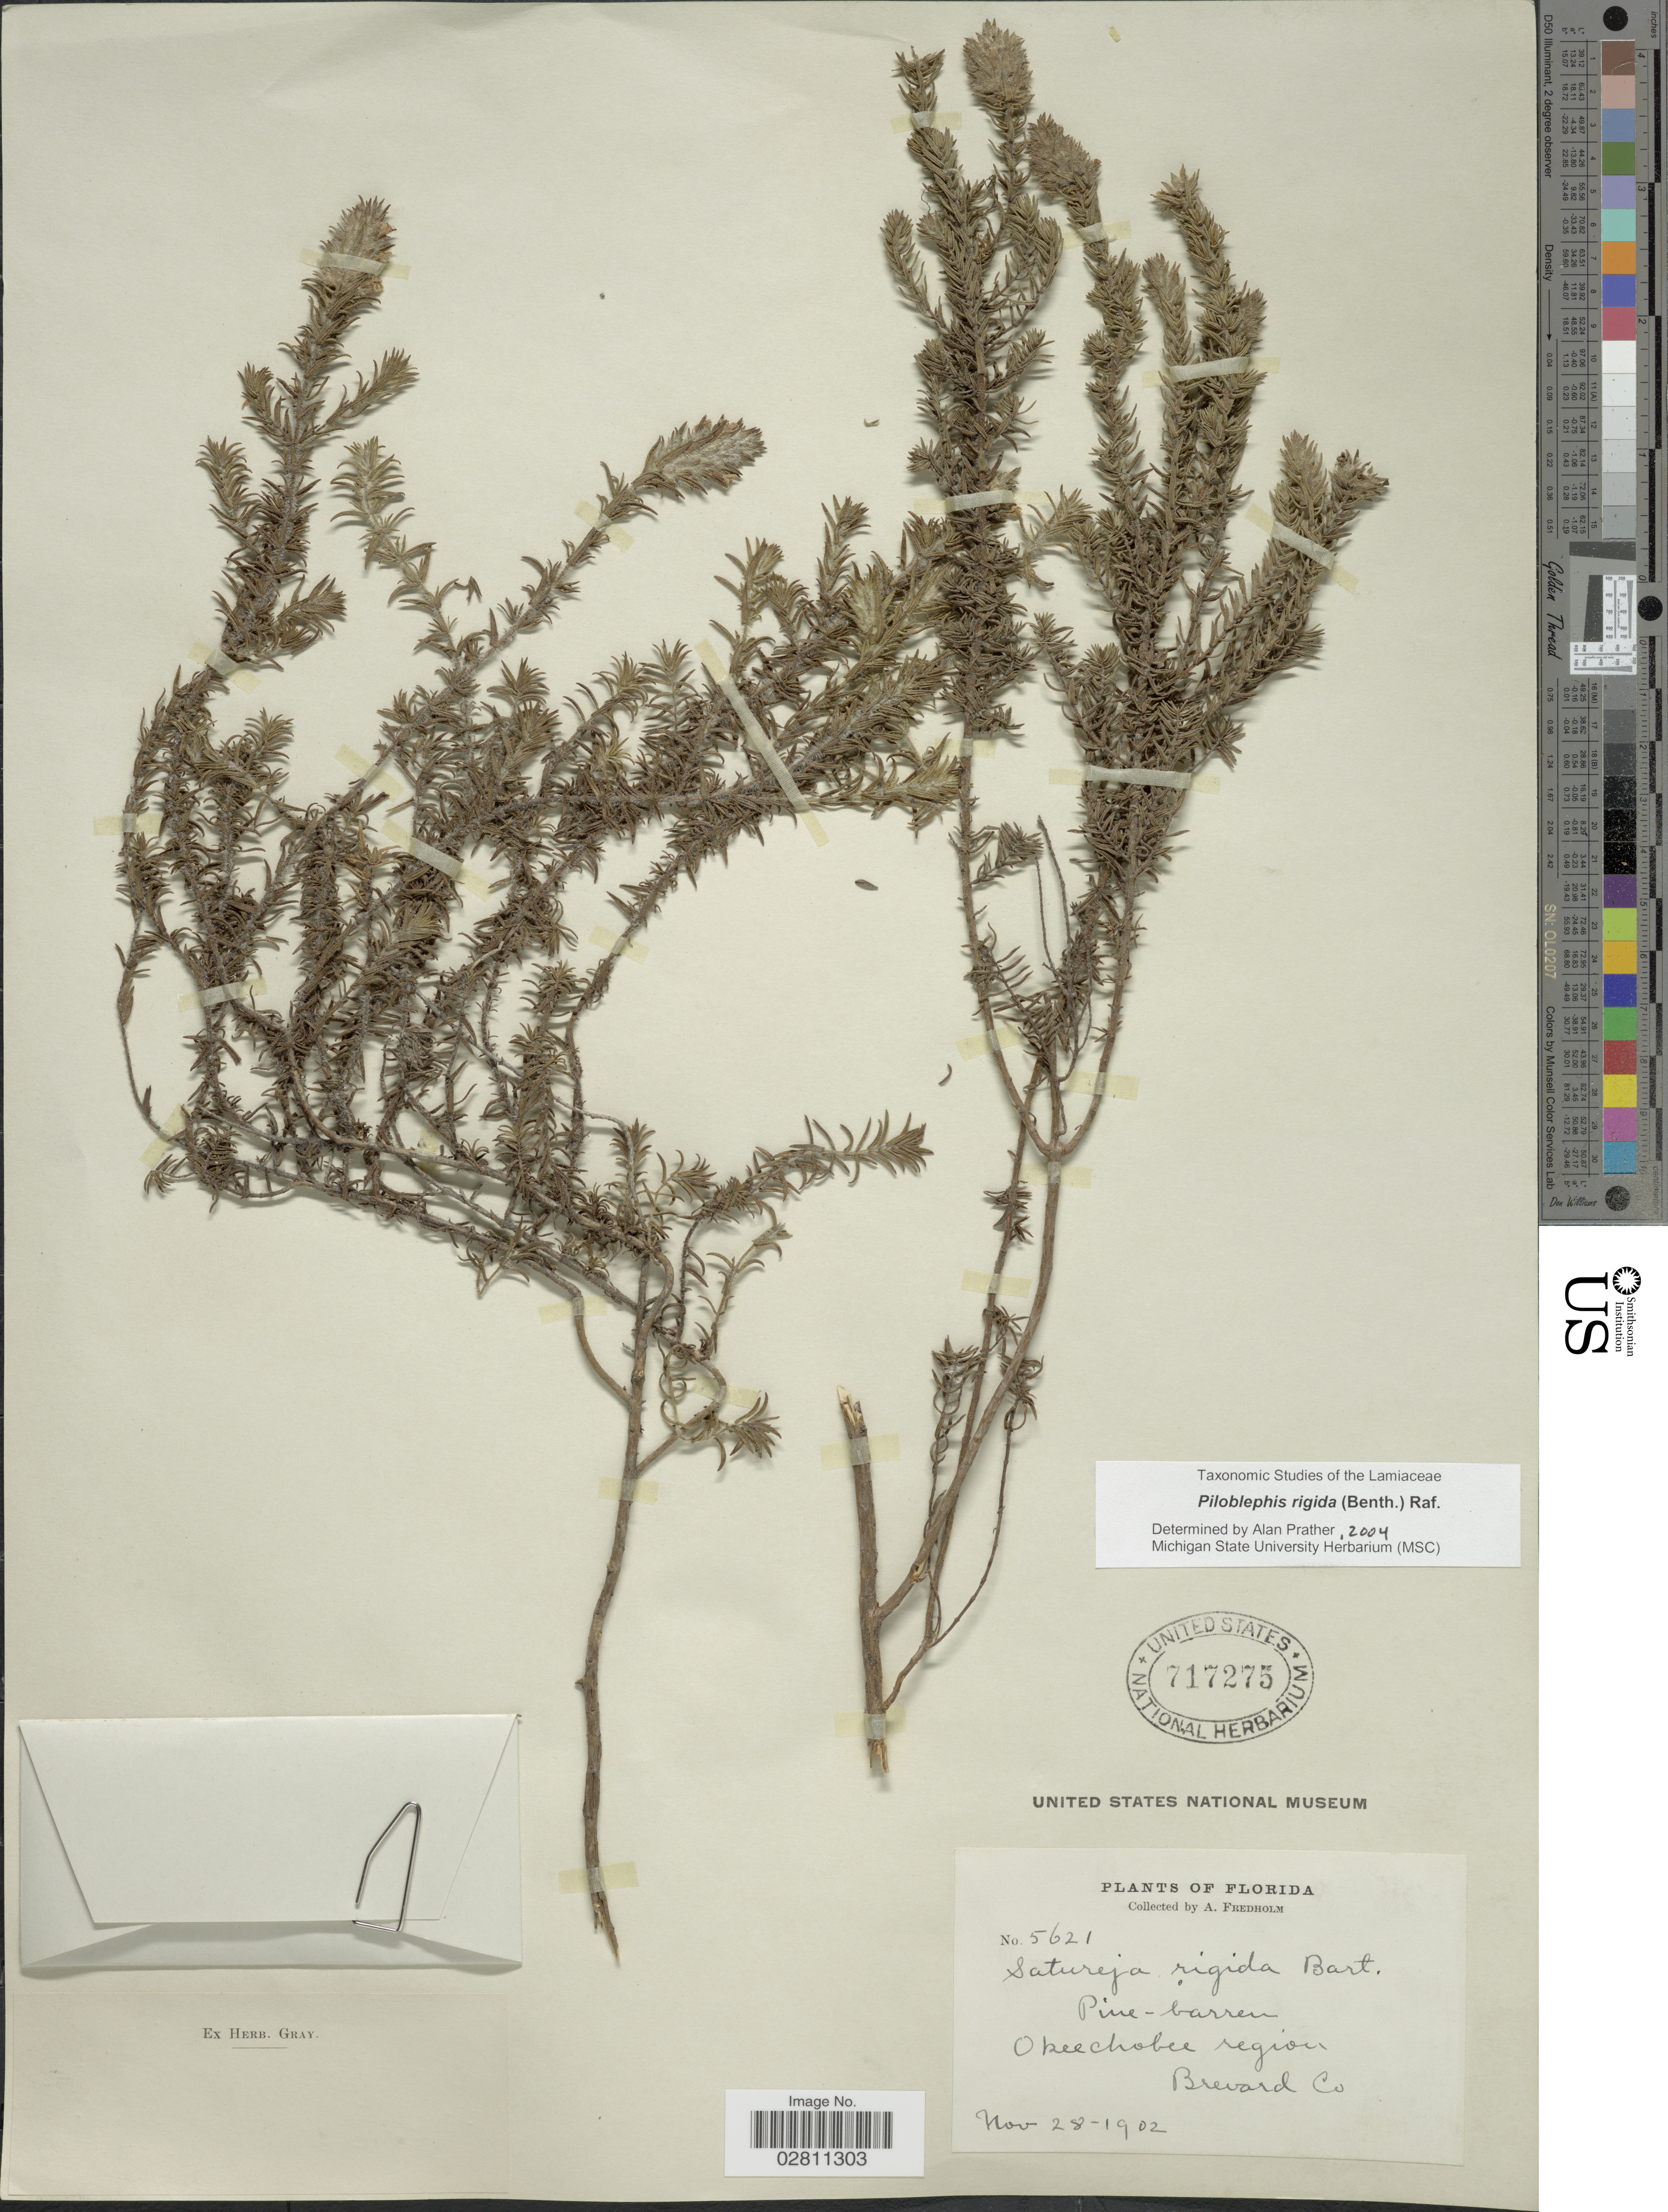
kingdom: Plantae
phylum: Tracheophyta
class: Magnoliopsida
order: Lamiales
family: Lamiaceae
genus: Piloblephis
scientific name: Piloblephis rigida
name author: (Bartram ex Benth.) Raf.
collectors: A. Fredholm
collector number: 5621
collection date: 1902-11-28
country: United States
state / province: Florida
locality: Okeechobee region, Brevard Co.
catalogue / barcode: US 717275